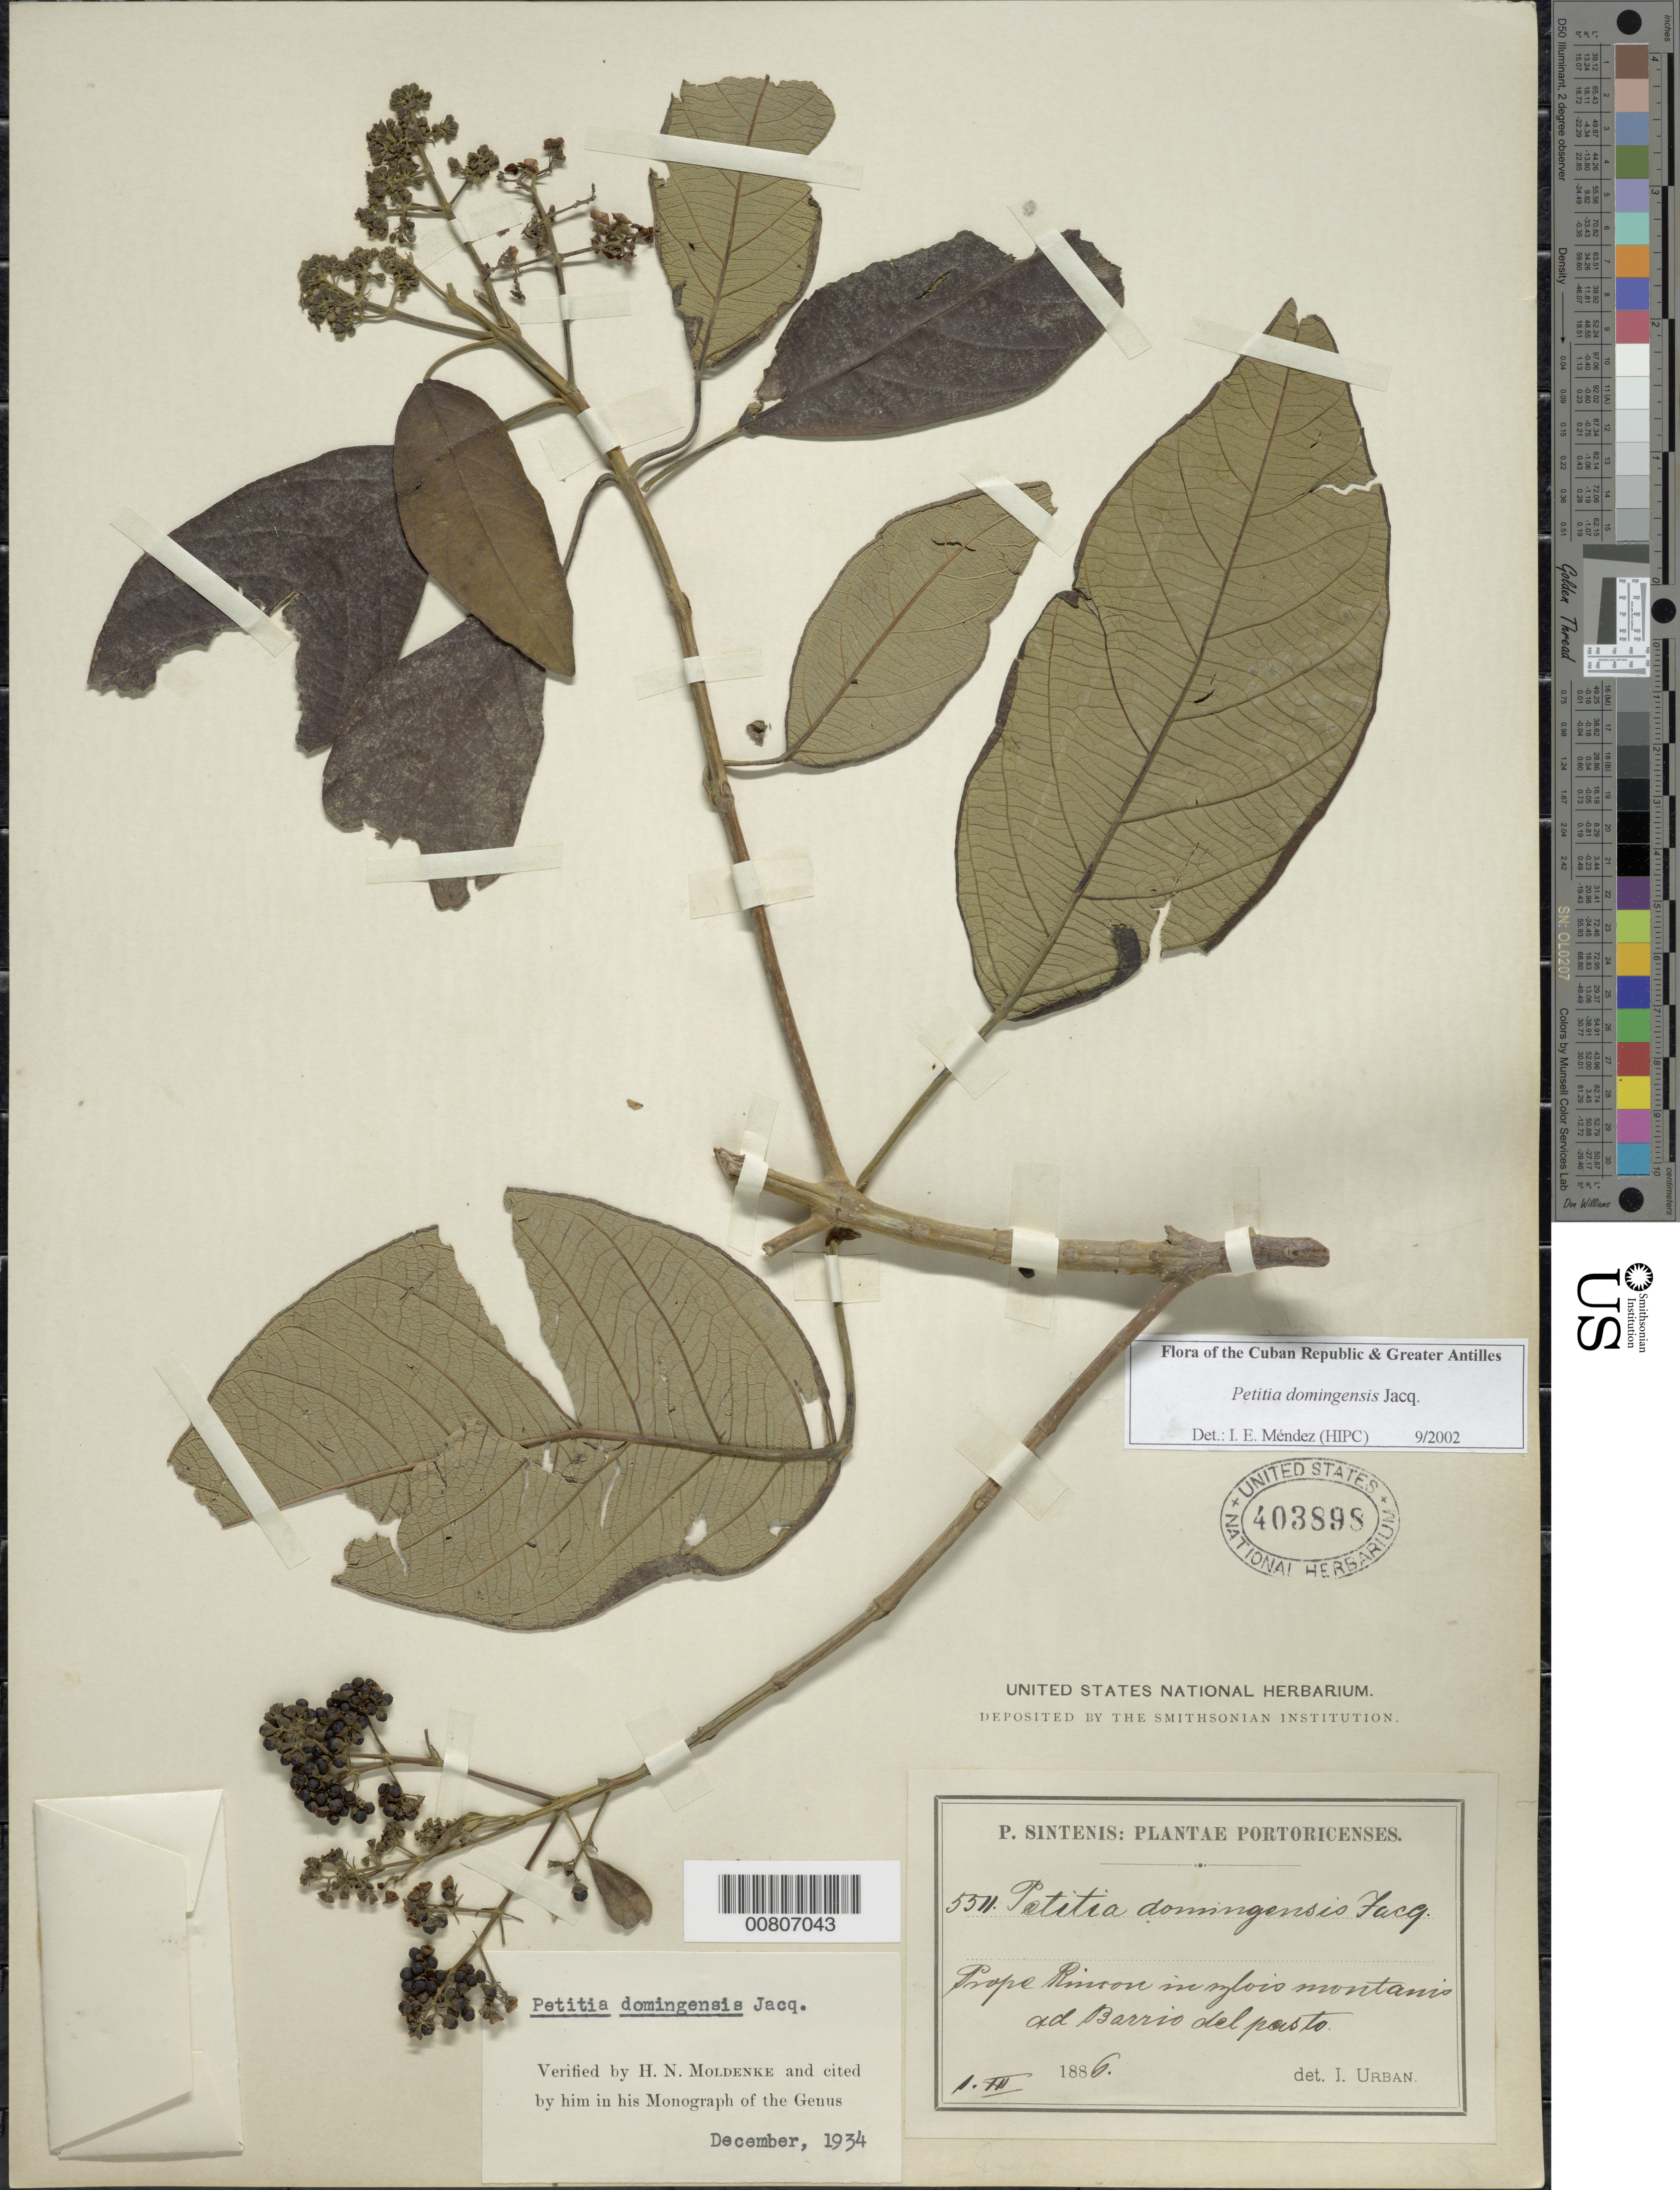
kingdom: Plantae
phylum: Tracheophyta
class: Magnoliopsida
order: Lamiales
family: Lamiaceae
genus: Petitia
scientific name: Petitia domingensis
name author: Jacq.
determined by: Méndez, Isidro E., (HIPC)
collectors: P. Sintenis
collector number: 5311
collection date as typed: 01 Mar 1886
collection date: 1886-03-01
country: Puerto Rico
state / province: Rincón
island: Puerto Rico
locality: Rincon, Barrio del pas to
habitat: In sylvis montanis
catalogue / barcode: US 403898